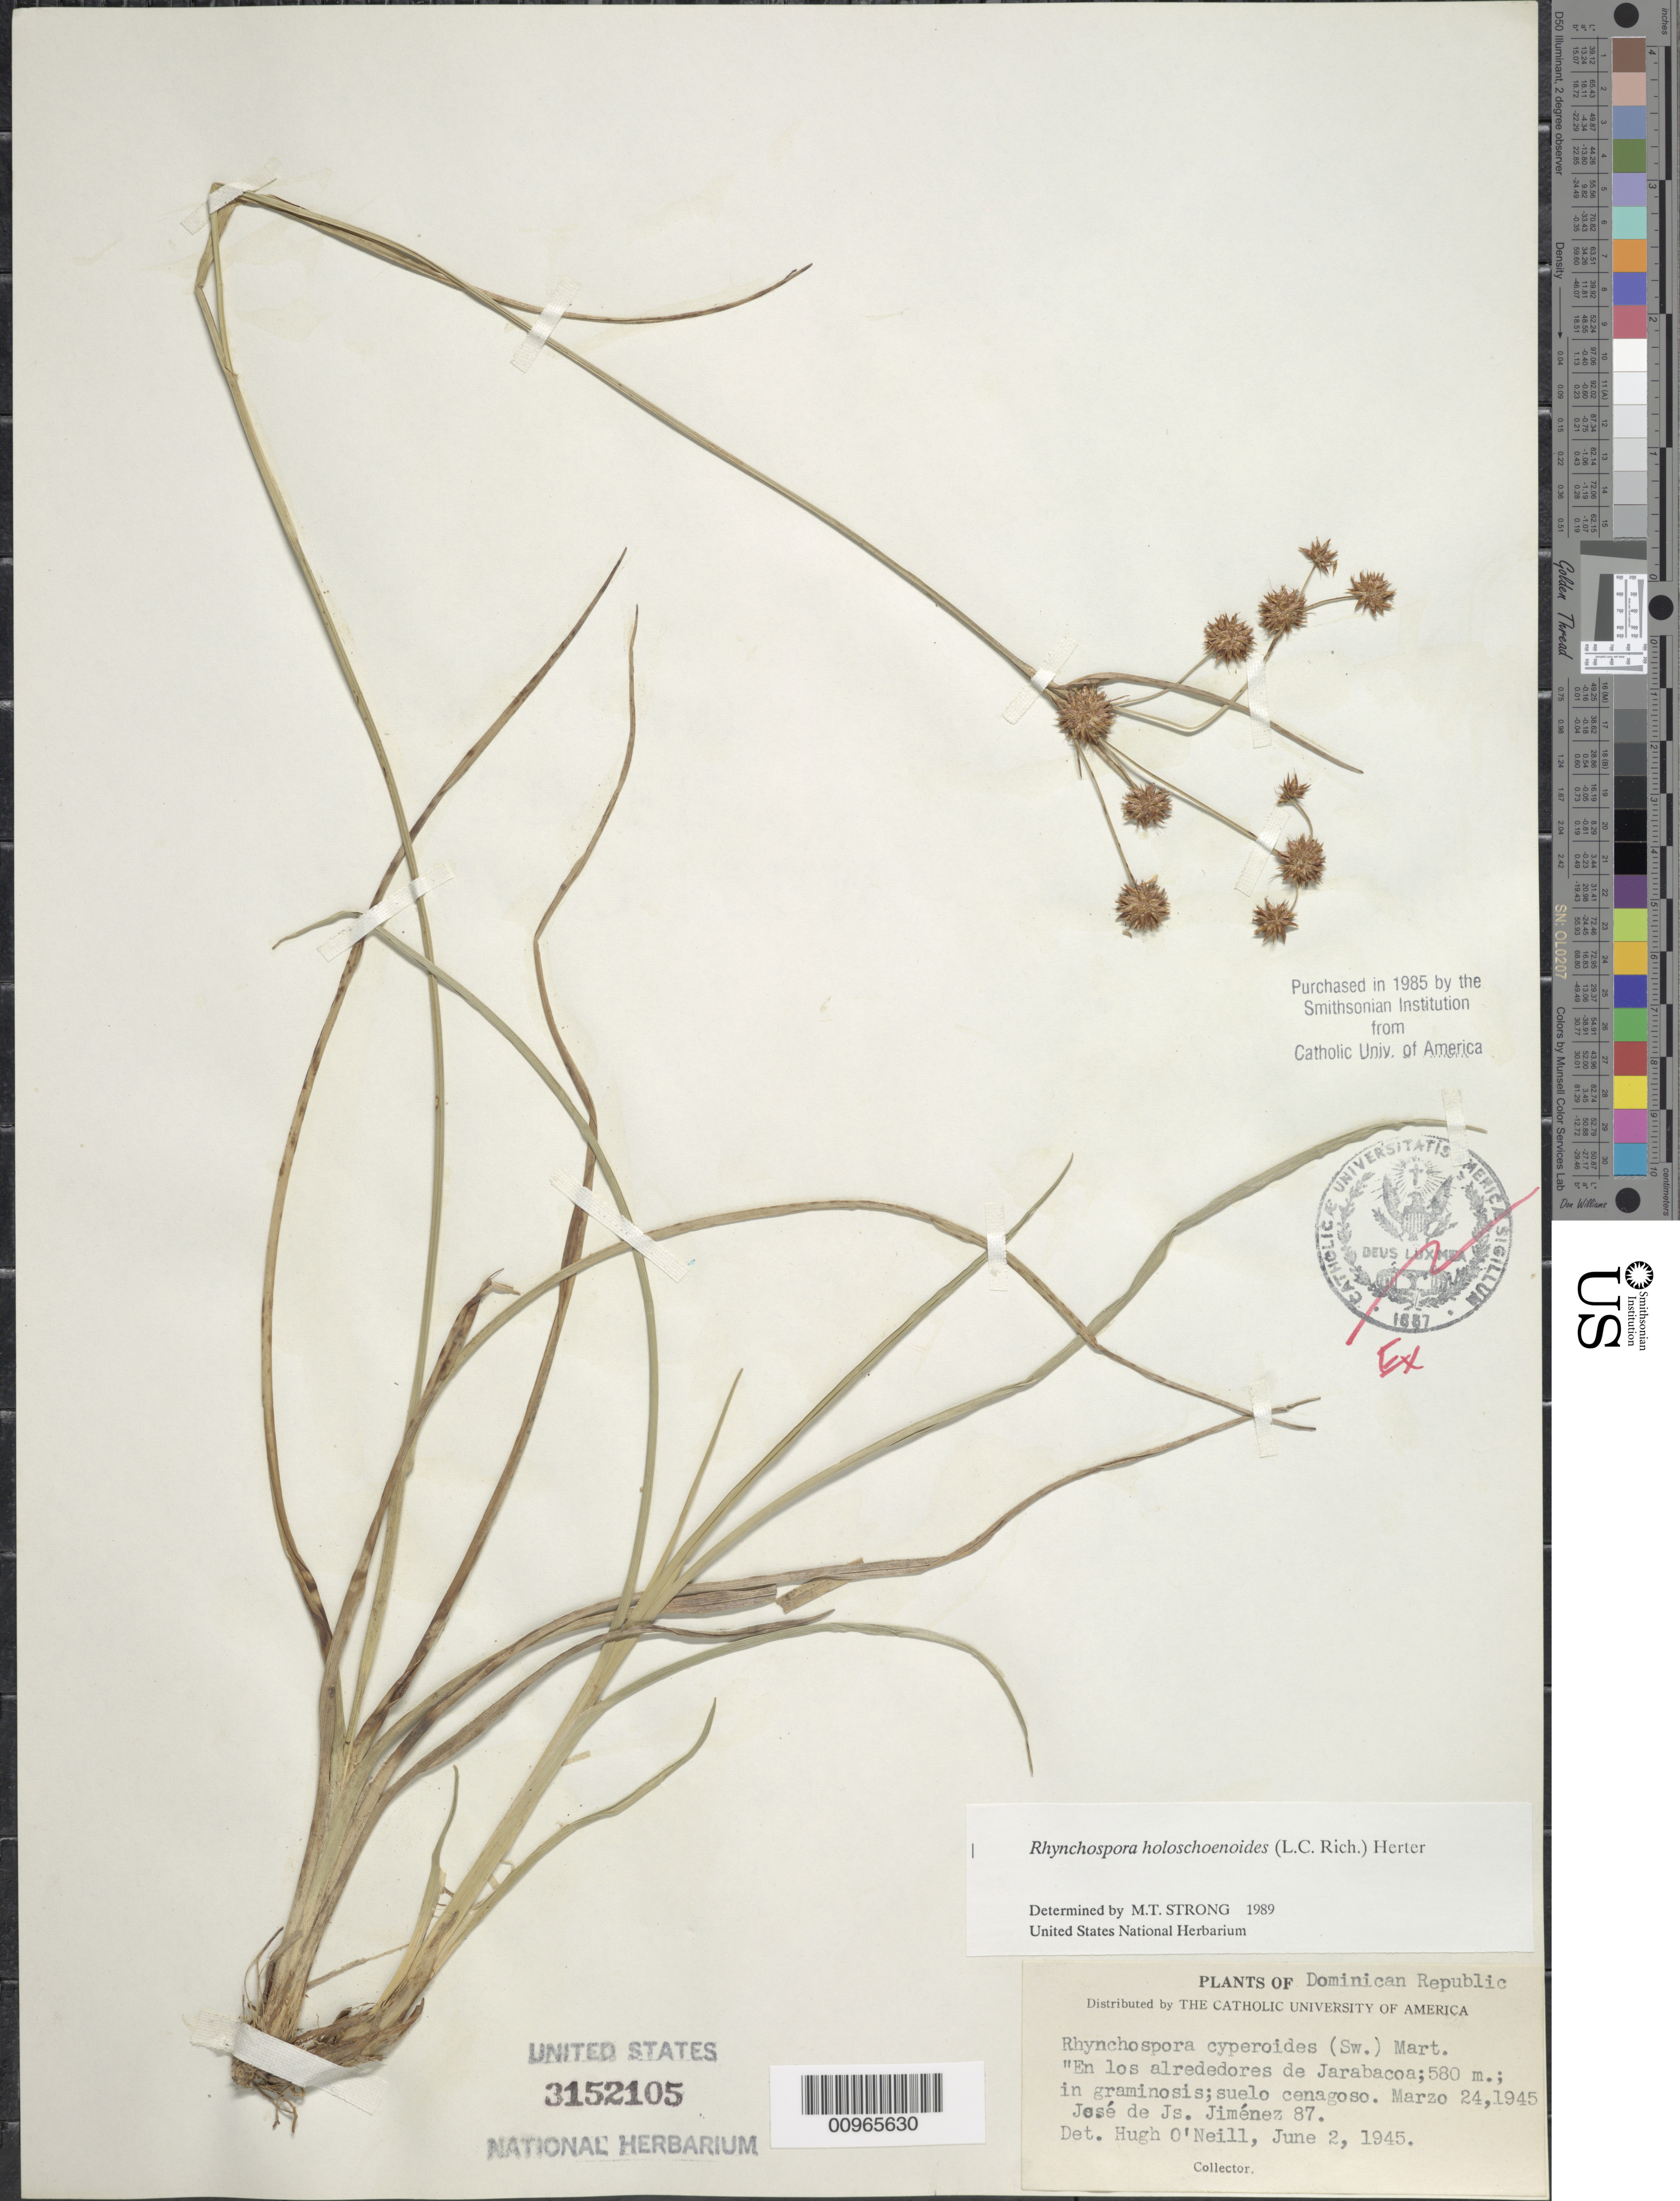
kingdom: Plantae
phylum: Tracheophyta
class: Liliopsida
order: Poales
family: Cyperaceae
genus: Rhynchospora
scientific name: Rhynchospora holoschoenoides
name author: (Rich.) Herter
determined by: Strong, M. T., (US), Smithsonian Institution - National Museum of Natural History (UNITED STATES)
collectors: J. J. Jiménez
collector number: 87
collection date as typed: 24 Mar 1945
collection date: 1945-03-24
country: Dominican Republic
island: Hispaniola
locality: En los alrededores de Jarabacoa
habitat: In graminosis, suelo cenagoso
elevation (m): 580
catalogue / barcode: US 3152105